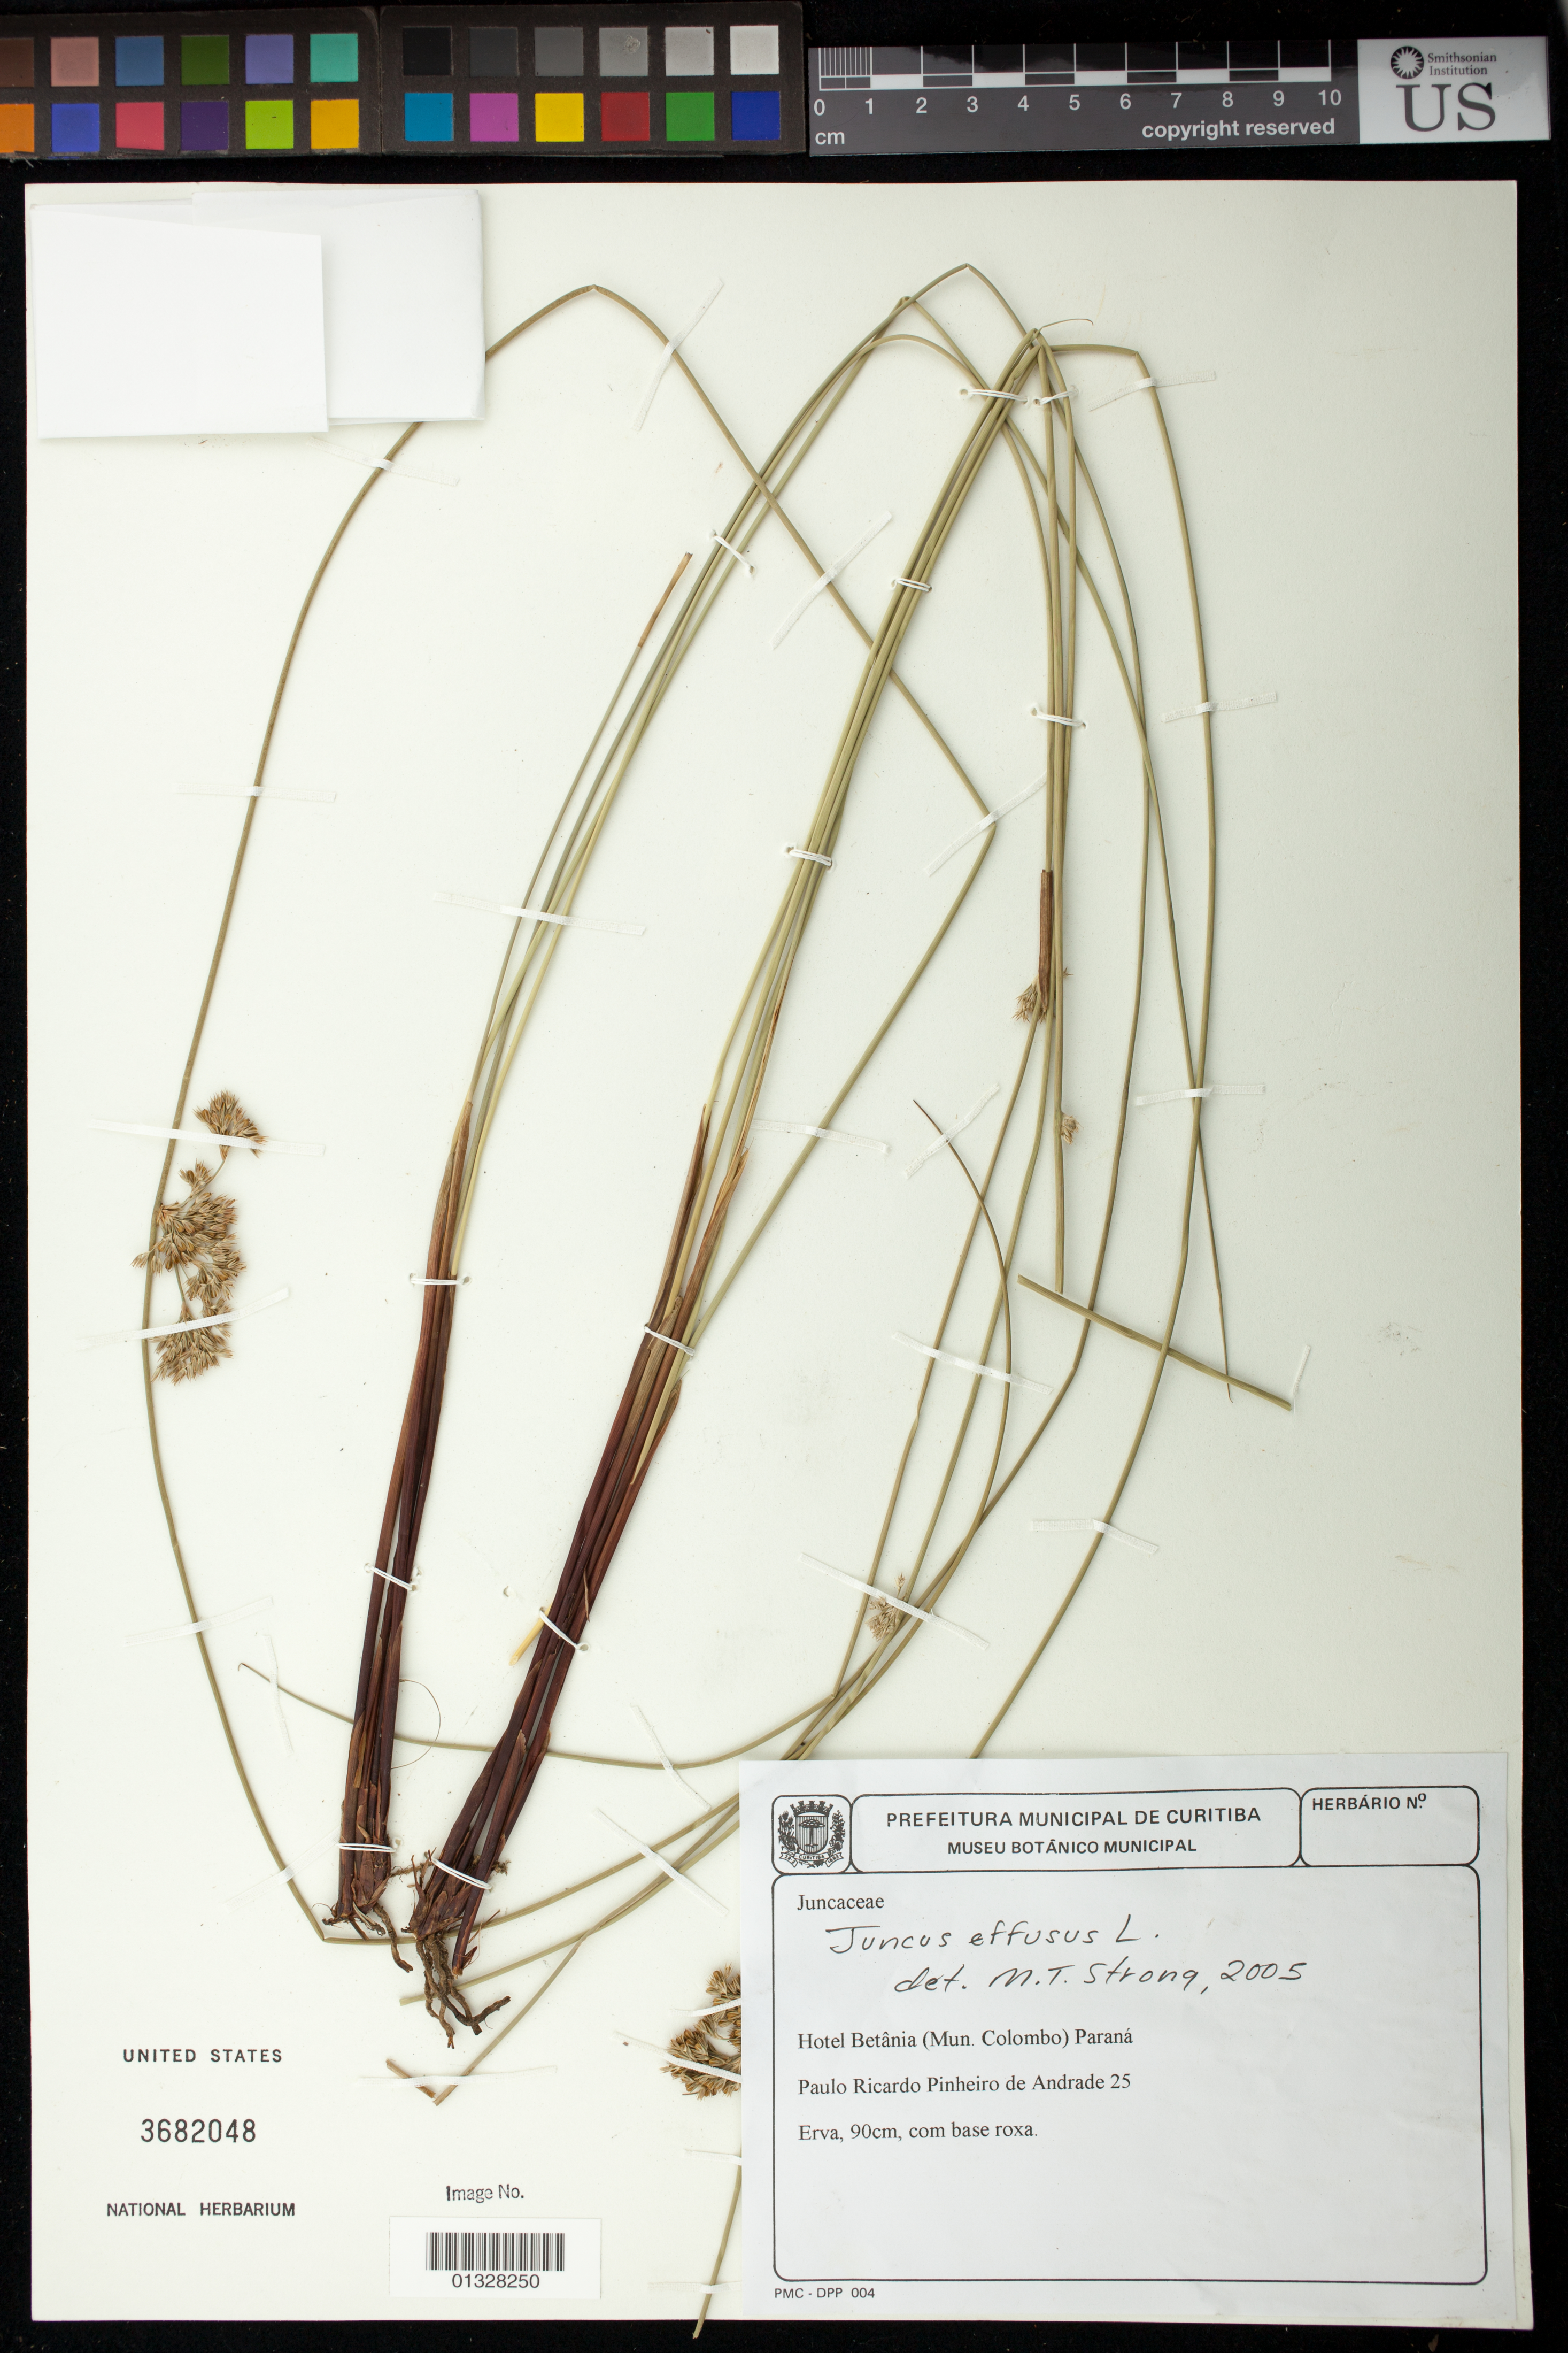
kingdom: Plantae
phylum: Tracheophyta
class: Liliopsida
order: Poales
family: Juncaceae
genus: Juncus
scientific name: Juncus effusus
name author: L.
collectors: P. Pinheiro de Andrade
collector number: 25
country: Brazil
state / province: Paraná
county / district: Colombo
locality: Hotel Betânia.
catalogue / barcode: US 3682048